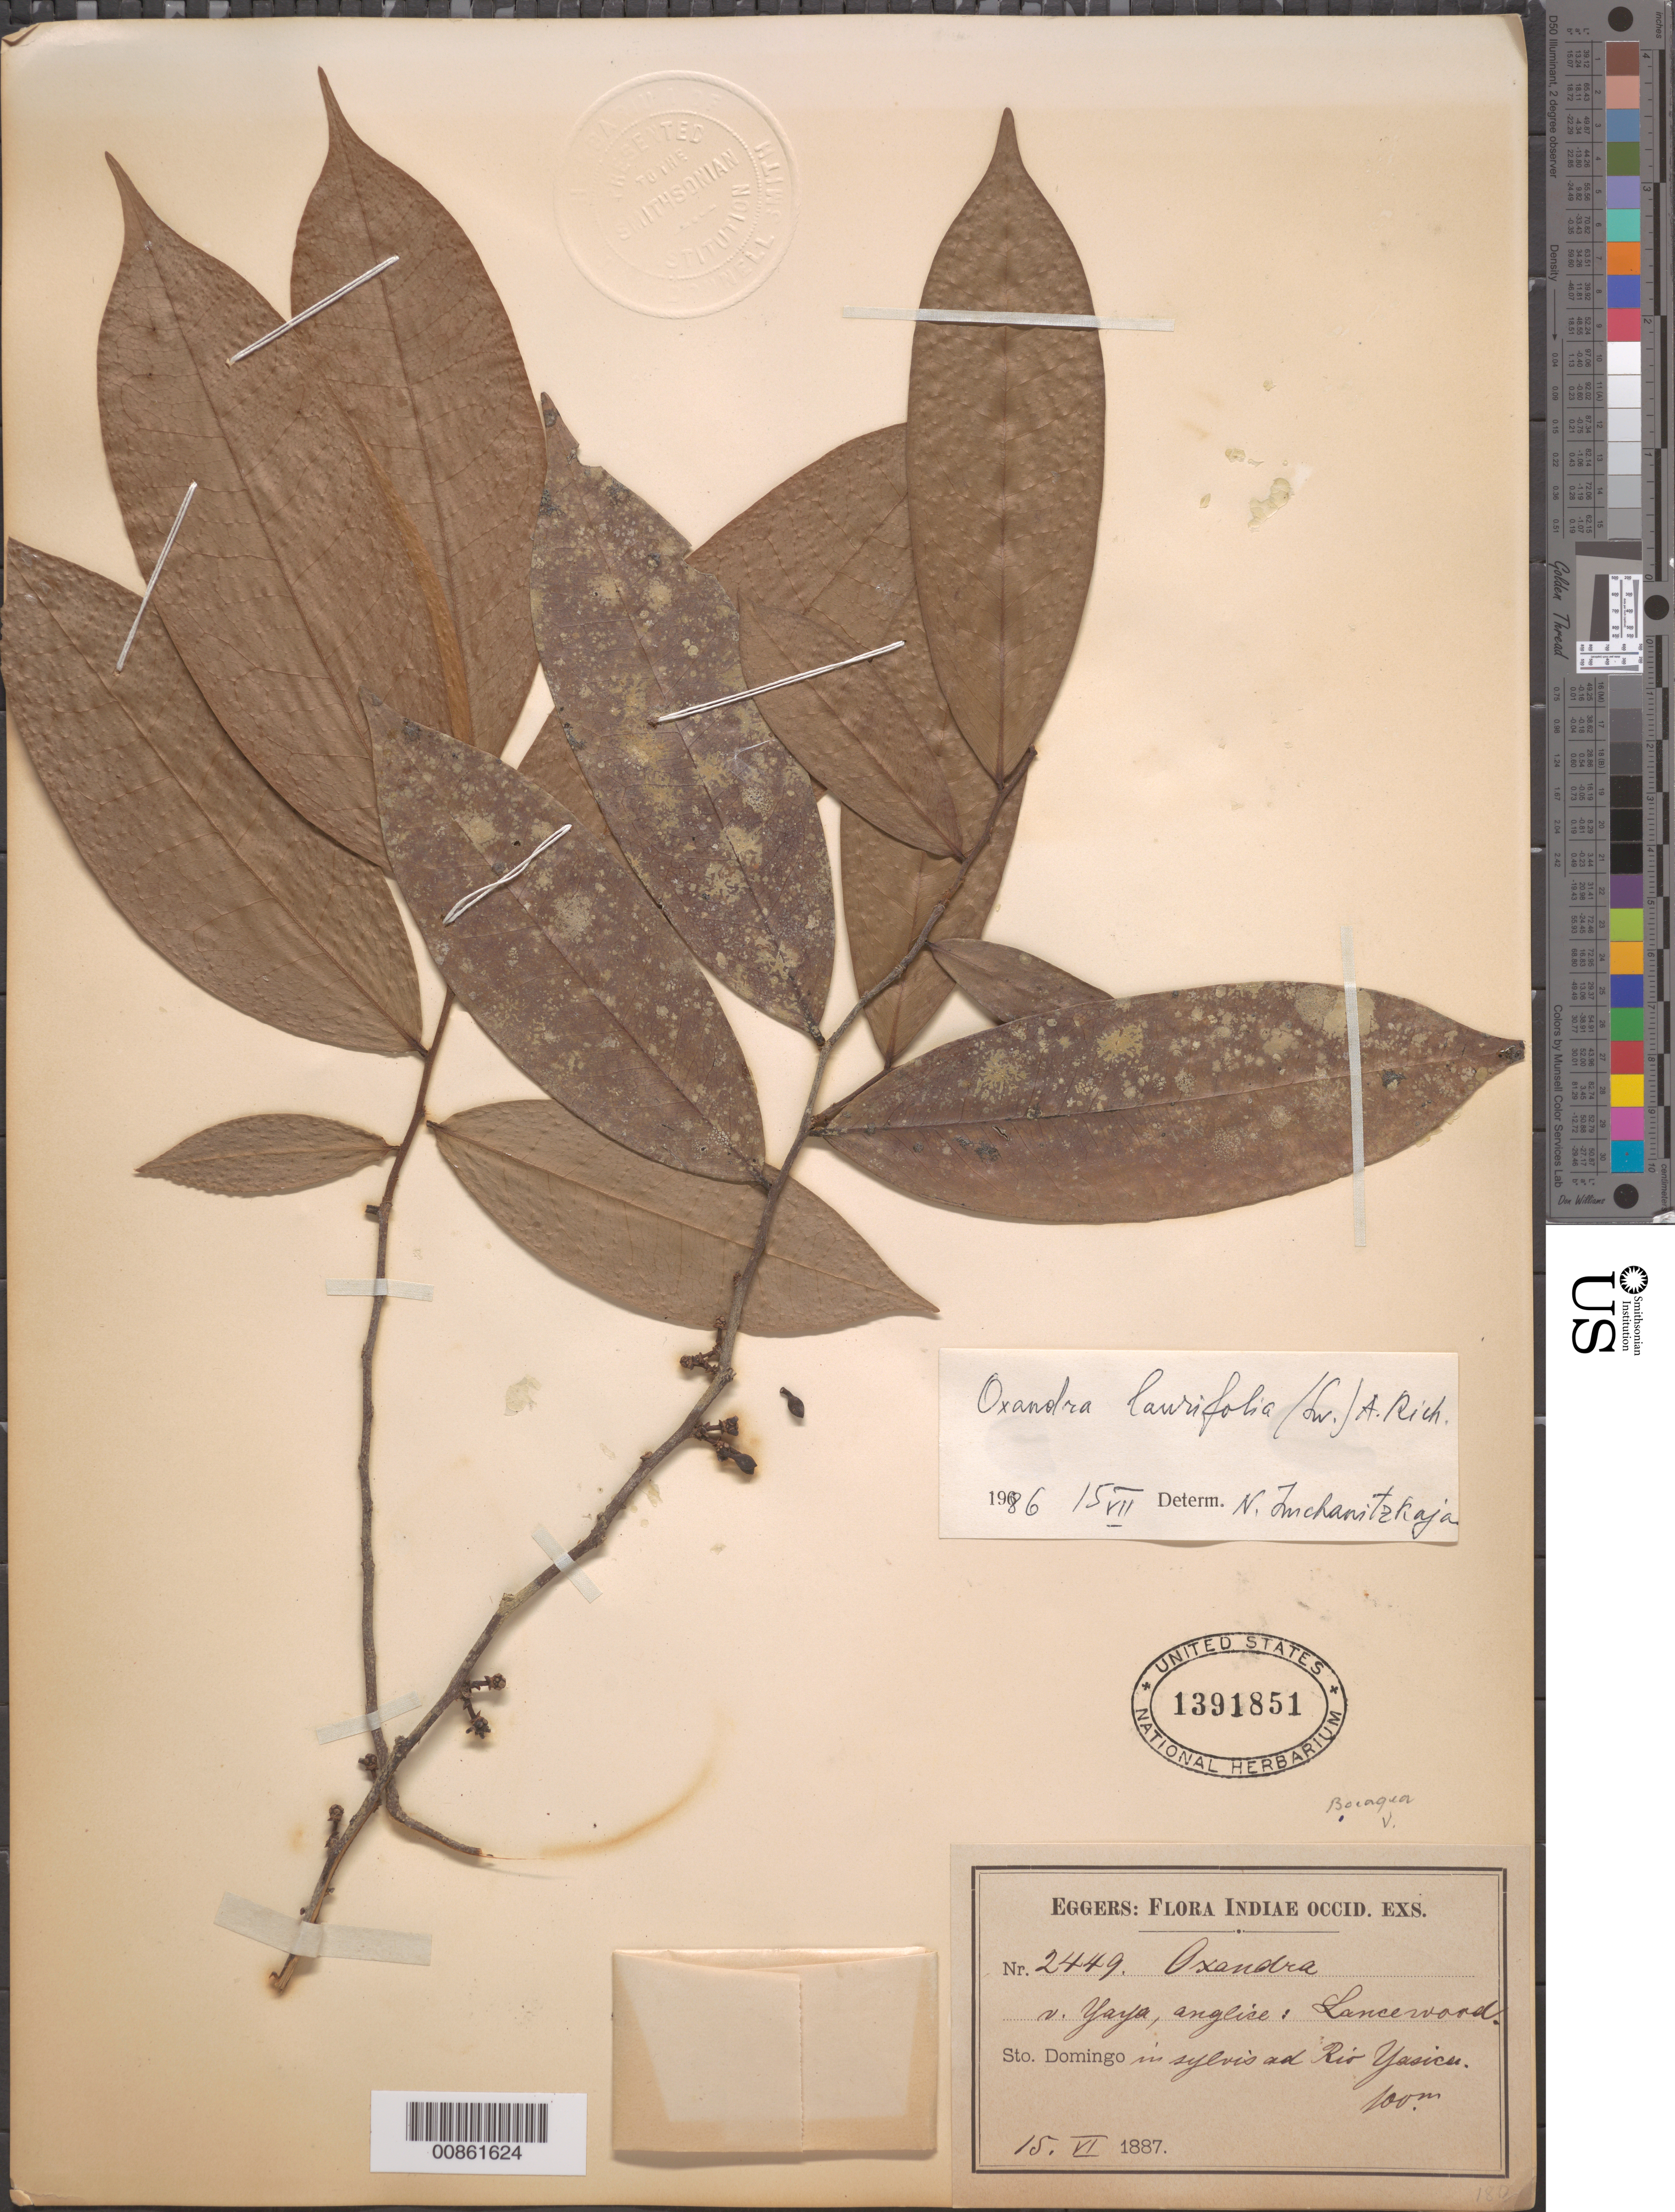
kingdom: Plantae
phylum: Tracheophyta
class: Magnoliopsida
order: Magnoliales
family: Annonaceae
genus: Oxandra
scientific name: Oxandra laurifolia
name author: (Sw.) A. Rich.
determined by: Imchanitzkaja, N.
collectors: H. F. A. von Eggers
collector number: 2449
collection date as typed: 15 Jun 1887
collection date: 1887-06-15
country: Dominican Republic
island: Hispaniola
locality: Sto. Domingo. Ad Rio Yasica.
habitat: In sylvis.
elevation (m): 100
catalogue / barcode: US 1391851